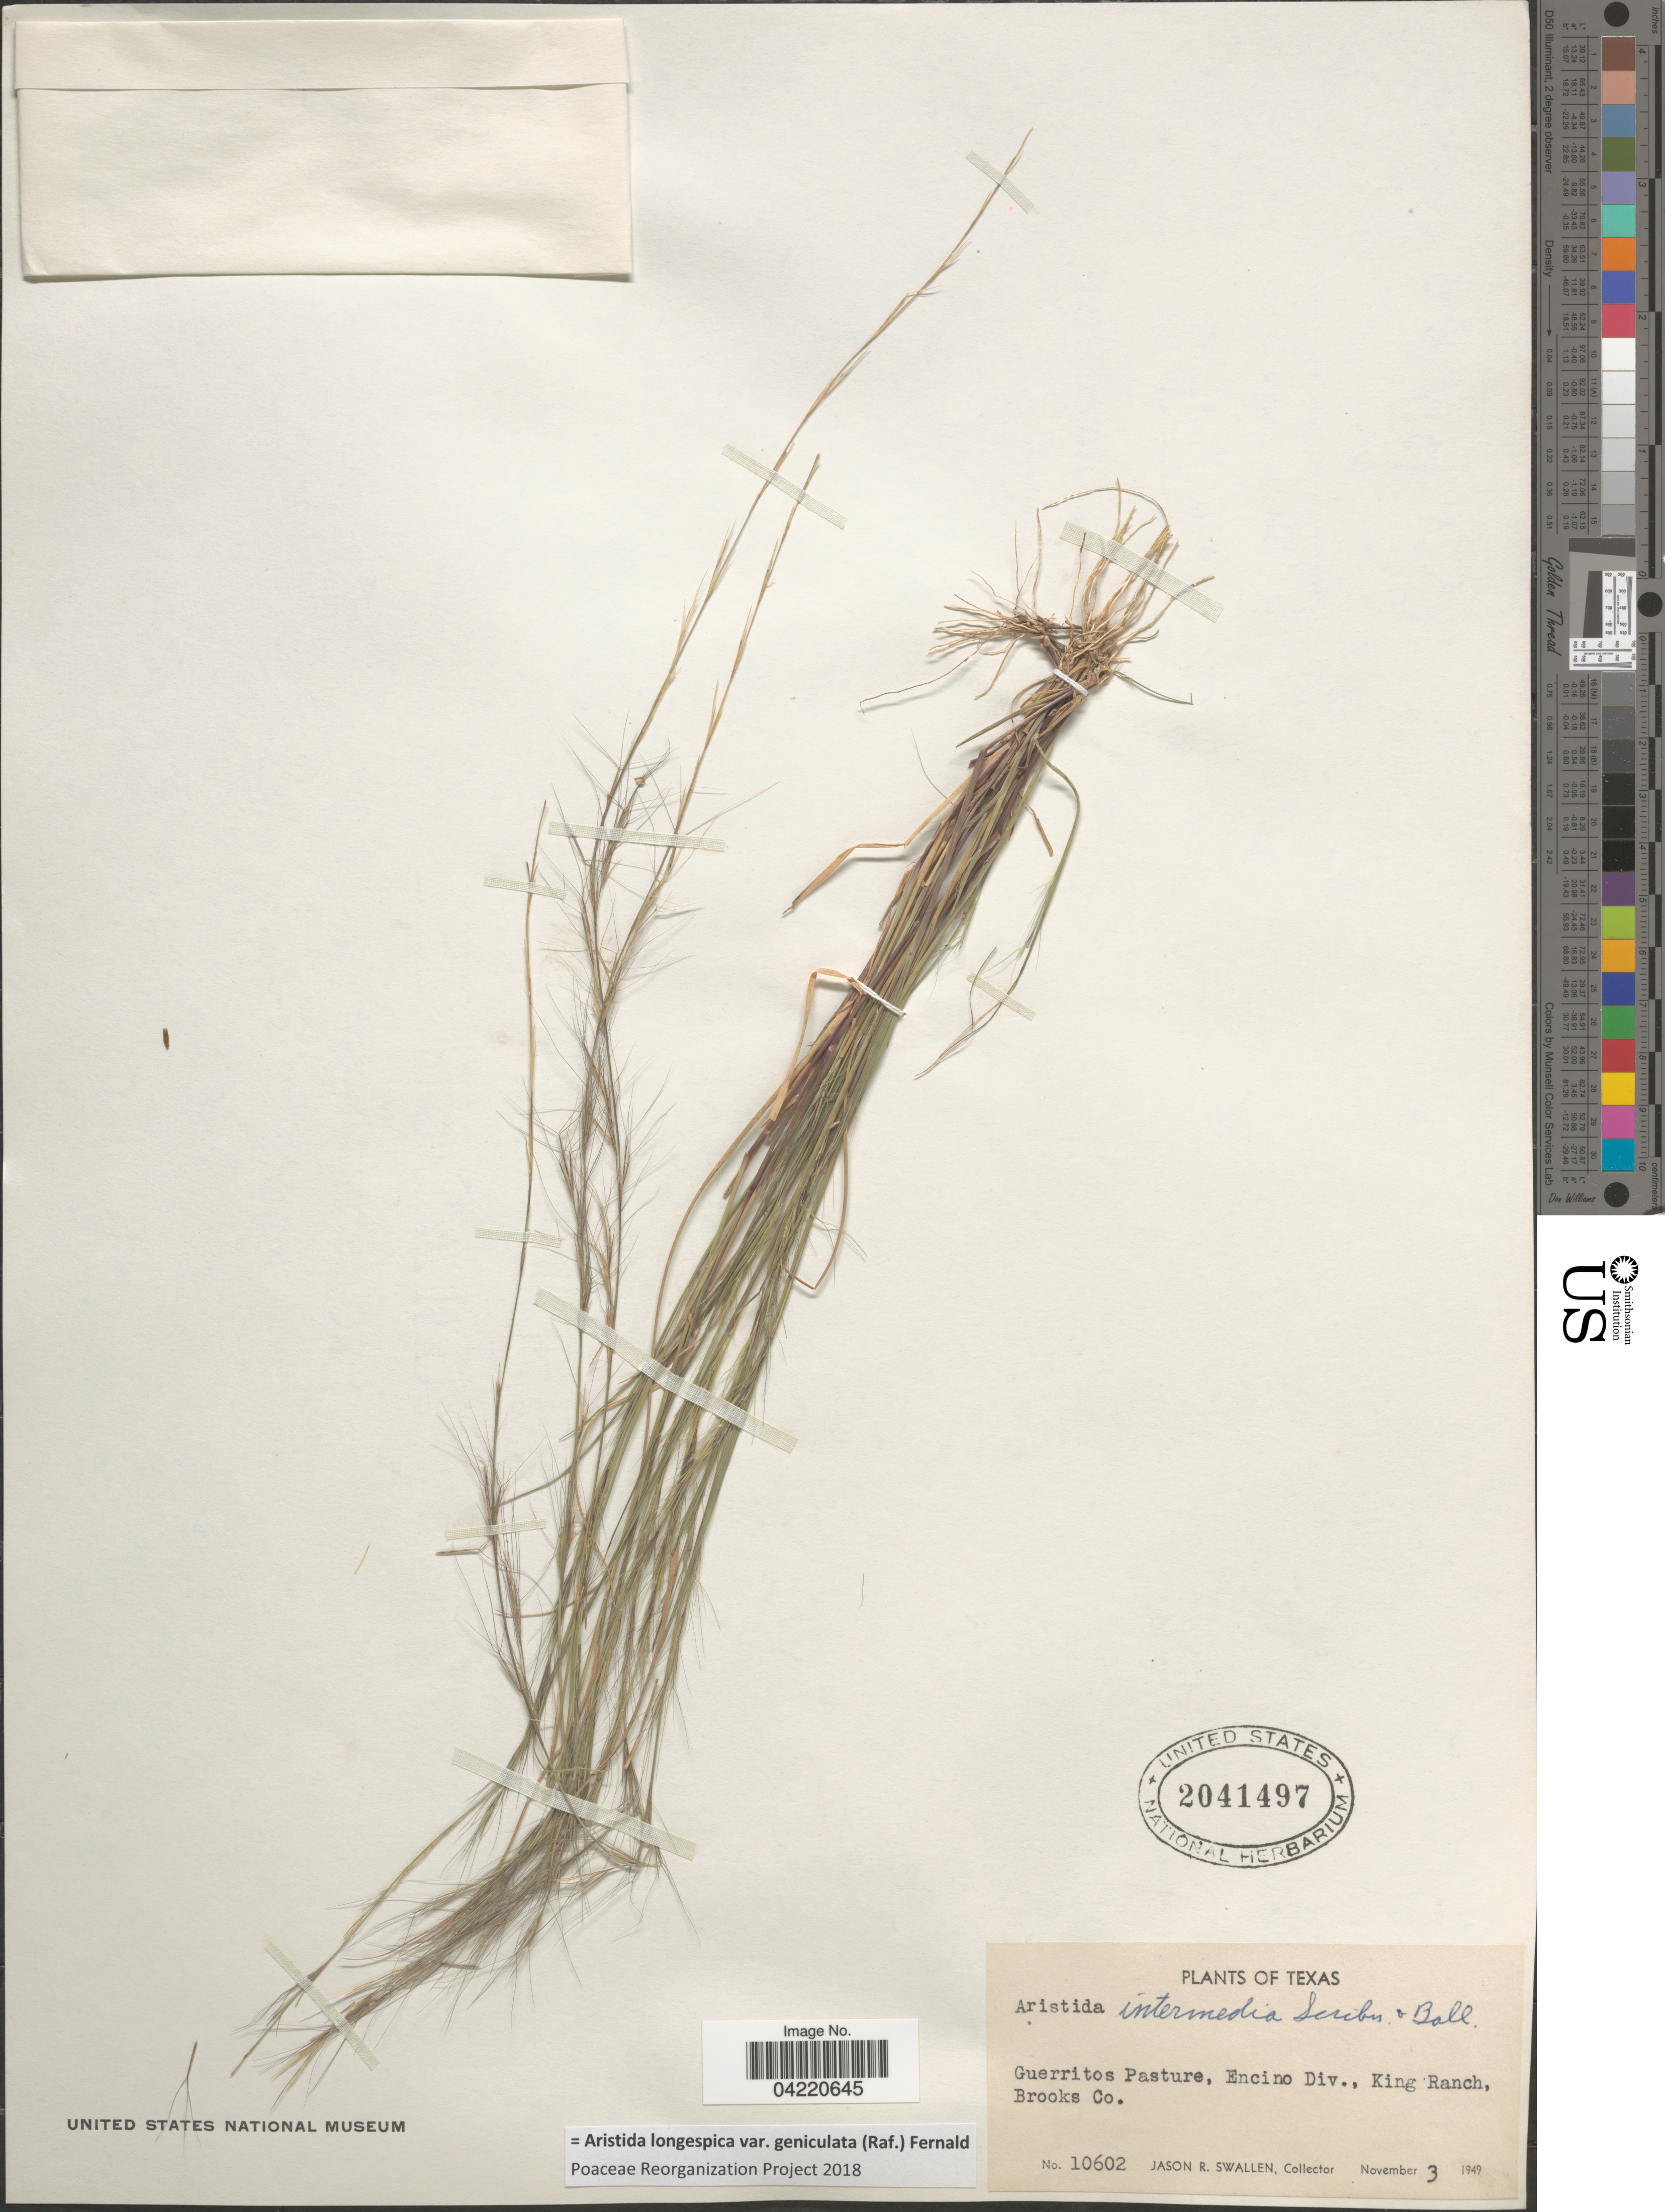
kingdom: Plantae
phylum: Tracheophyta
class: Liliopsida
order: Poales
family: Poaceae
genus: Aristida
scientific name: Aristida longespica var. geniculata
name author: (Raf.) Fernald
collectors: J. R. Swallen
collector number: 10602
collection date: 1949-11-03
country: United States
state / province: Texas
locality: Guerritos Pasture, Encino Div., King Ranch, Brooks Co.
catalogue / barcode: US 2041497